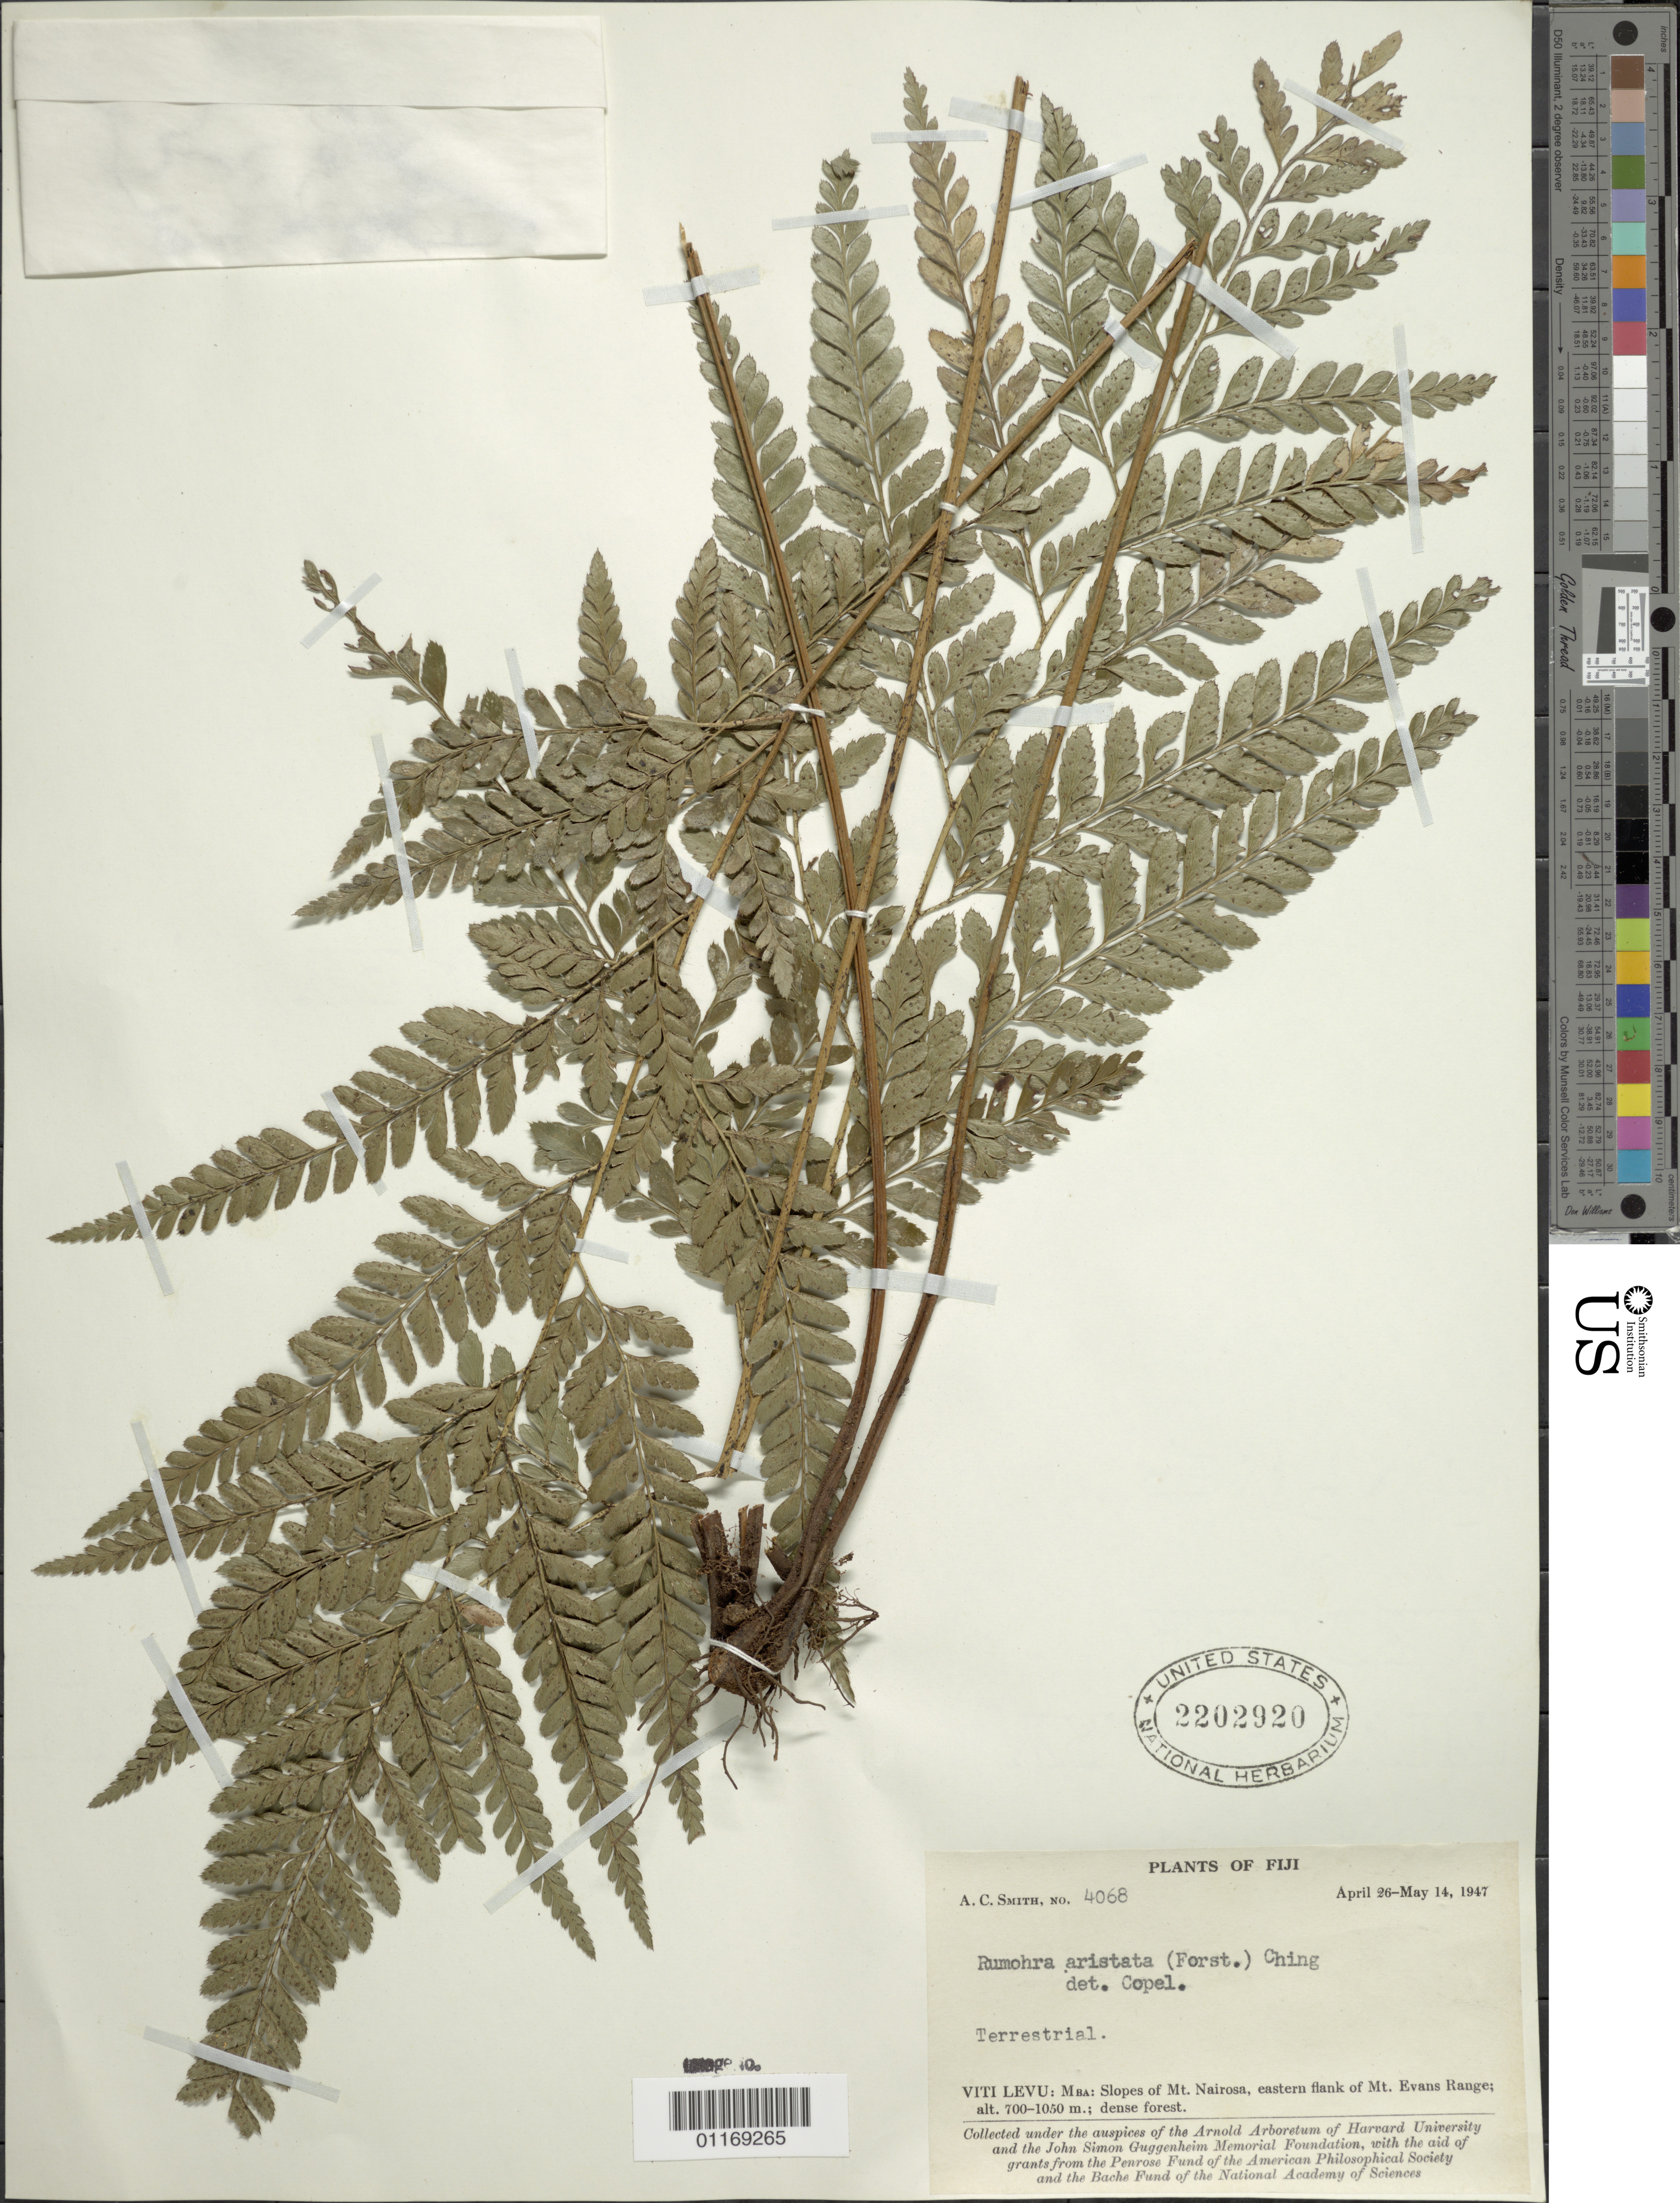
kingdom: Plantae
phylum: Tracheophyta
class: Polypodiopsida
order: Polypodiales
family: Dryopteridaceae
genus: Arachniodes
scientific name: Arachniodes aristata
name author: (G. Forst.) Tindale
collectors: A. C. Smith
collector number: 4068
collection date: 1947-04-26/1947-05-14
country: Fiji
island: Viti Levu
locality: Mba: Slopes of Mt Nairosa, E flank of Mt Evans Range.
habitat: Dense forest.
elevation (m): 700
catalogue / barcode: US 2202920